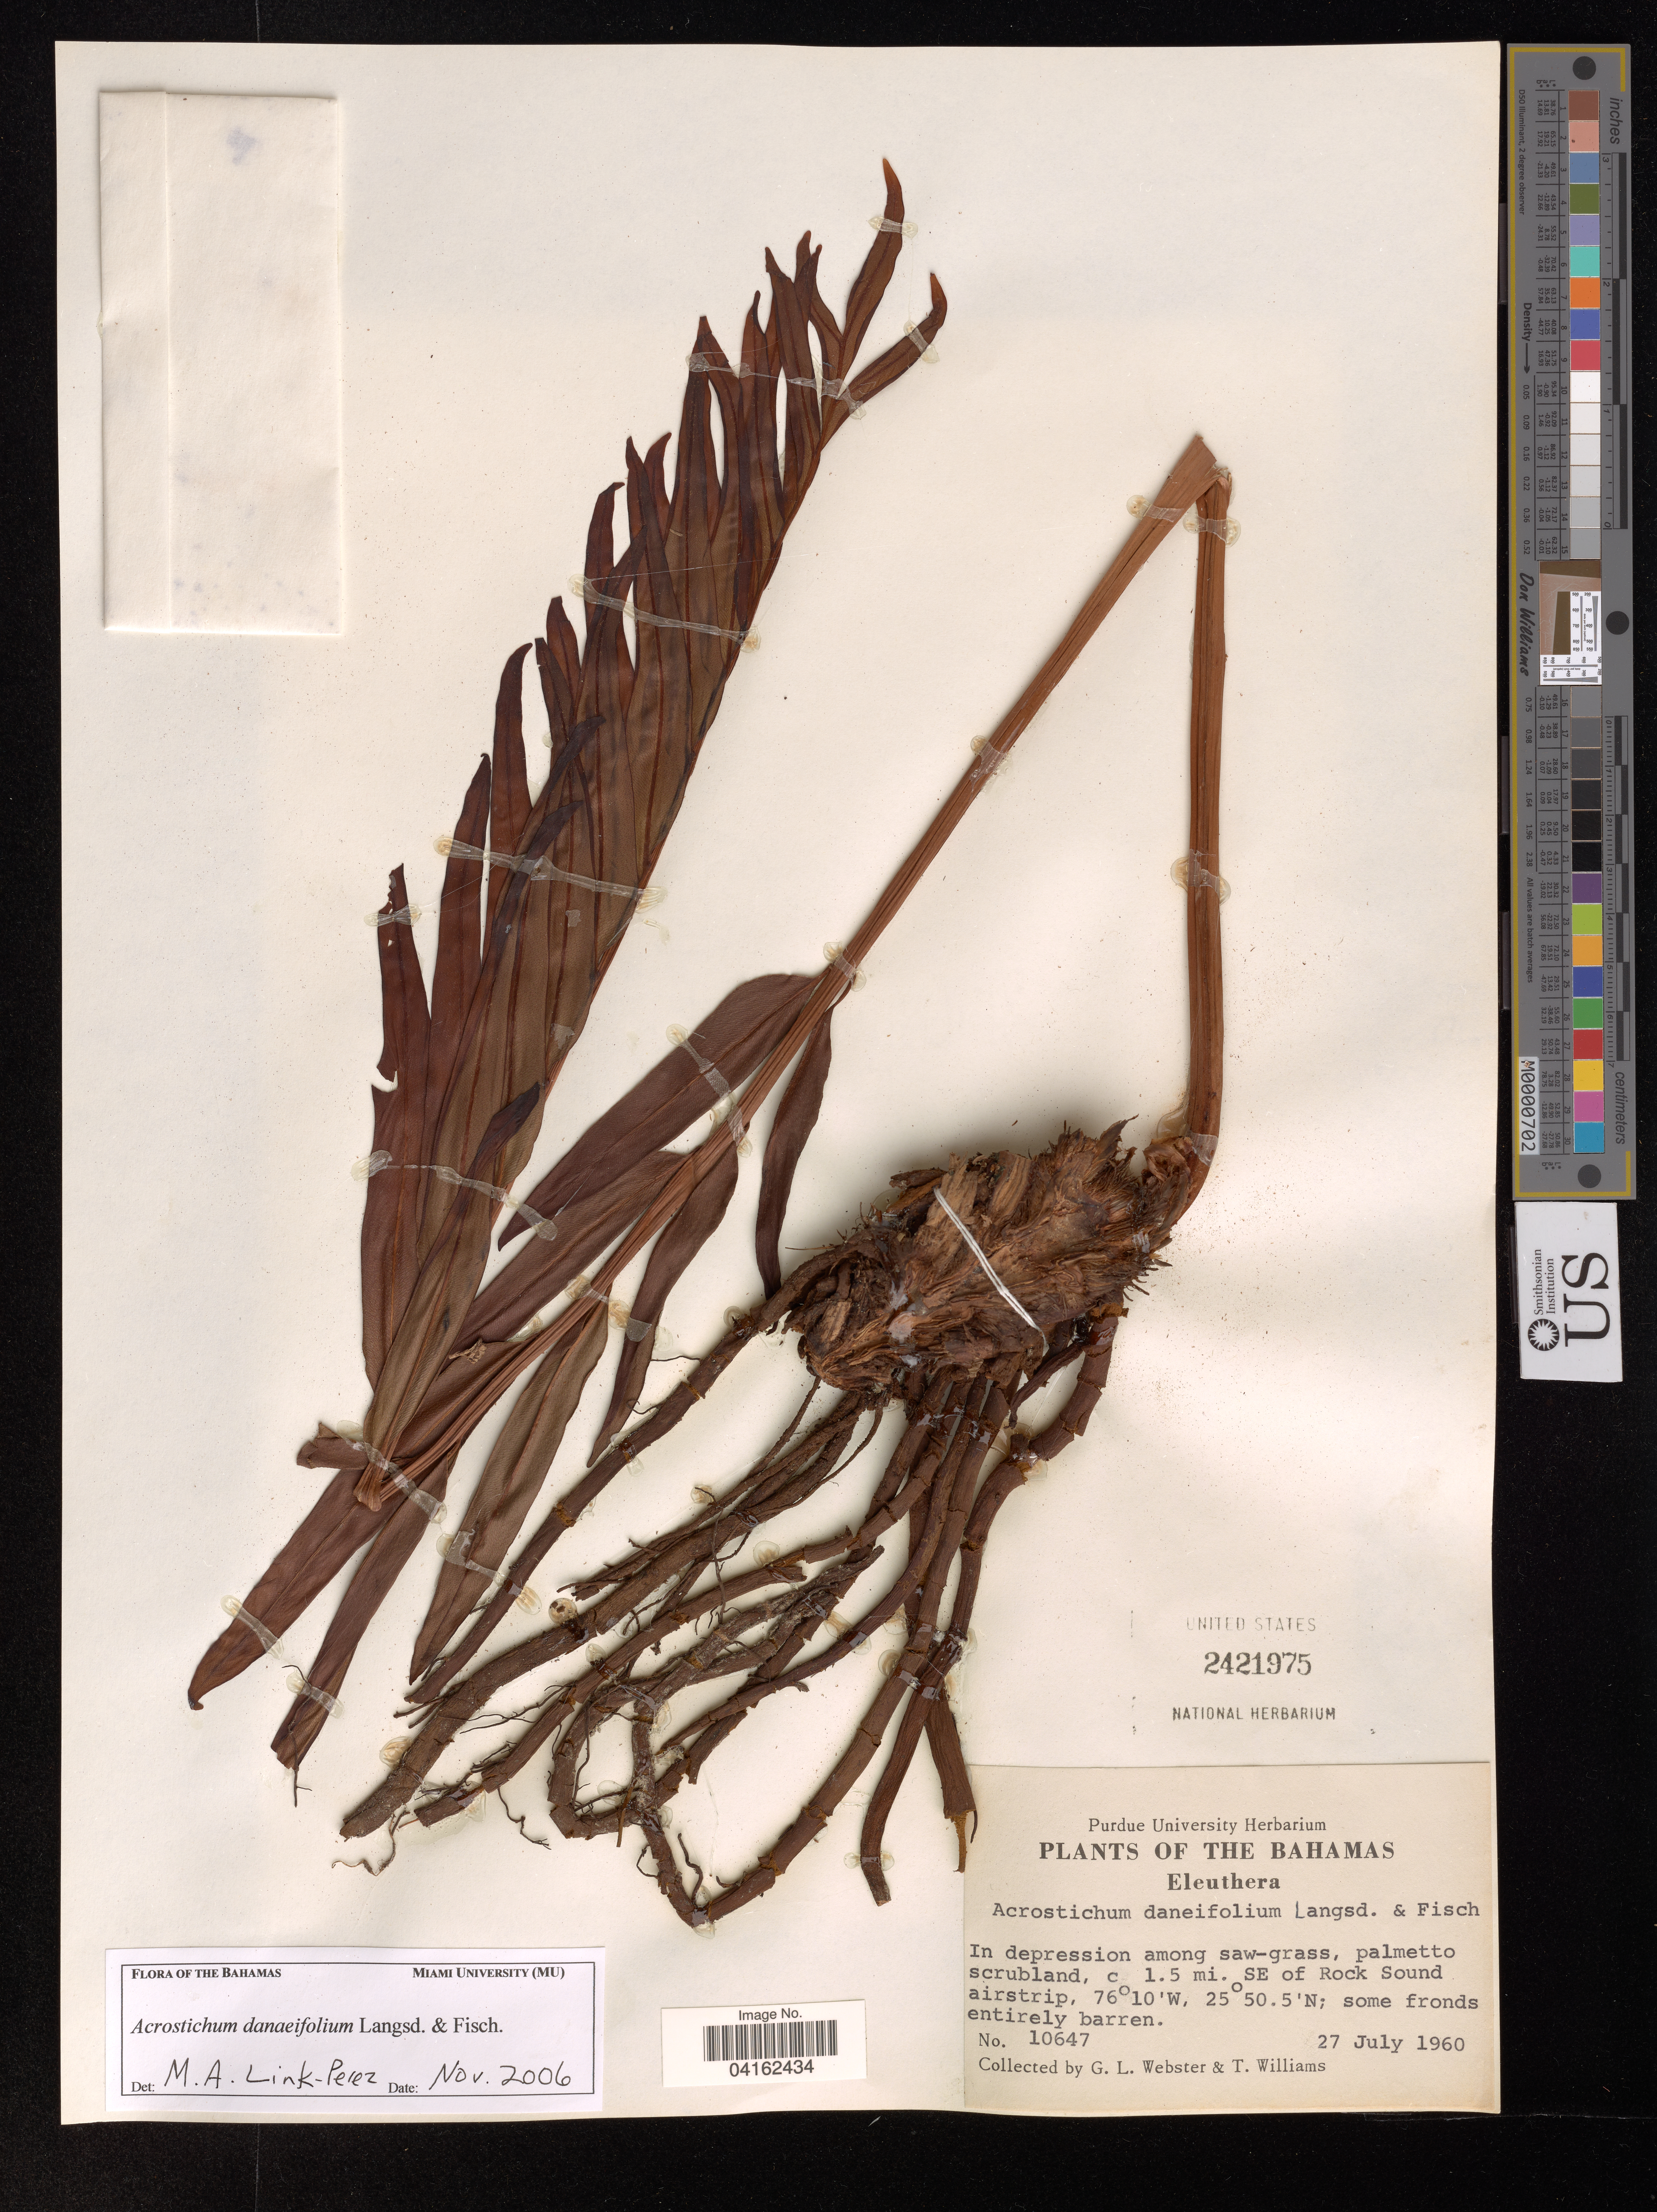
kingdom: Plantae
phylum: Tracheophyta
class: Polypodiopsida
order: Polypodiales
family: Pteridaceae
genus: Acrostichum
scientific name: Acrostichum danaeifolium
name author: Langsd. & Fisch.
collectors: G. L. Webster & T. Williams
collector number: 10647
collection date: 1960-07-27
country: Bahamas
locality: Eleuthera. C 1.5 mi. SE of Rock Sound airstrip.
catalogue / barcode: US 2421975